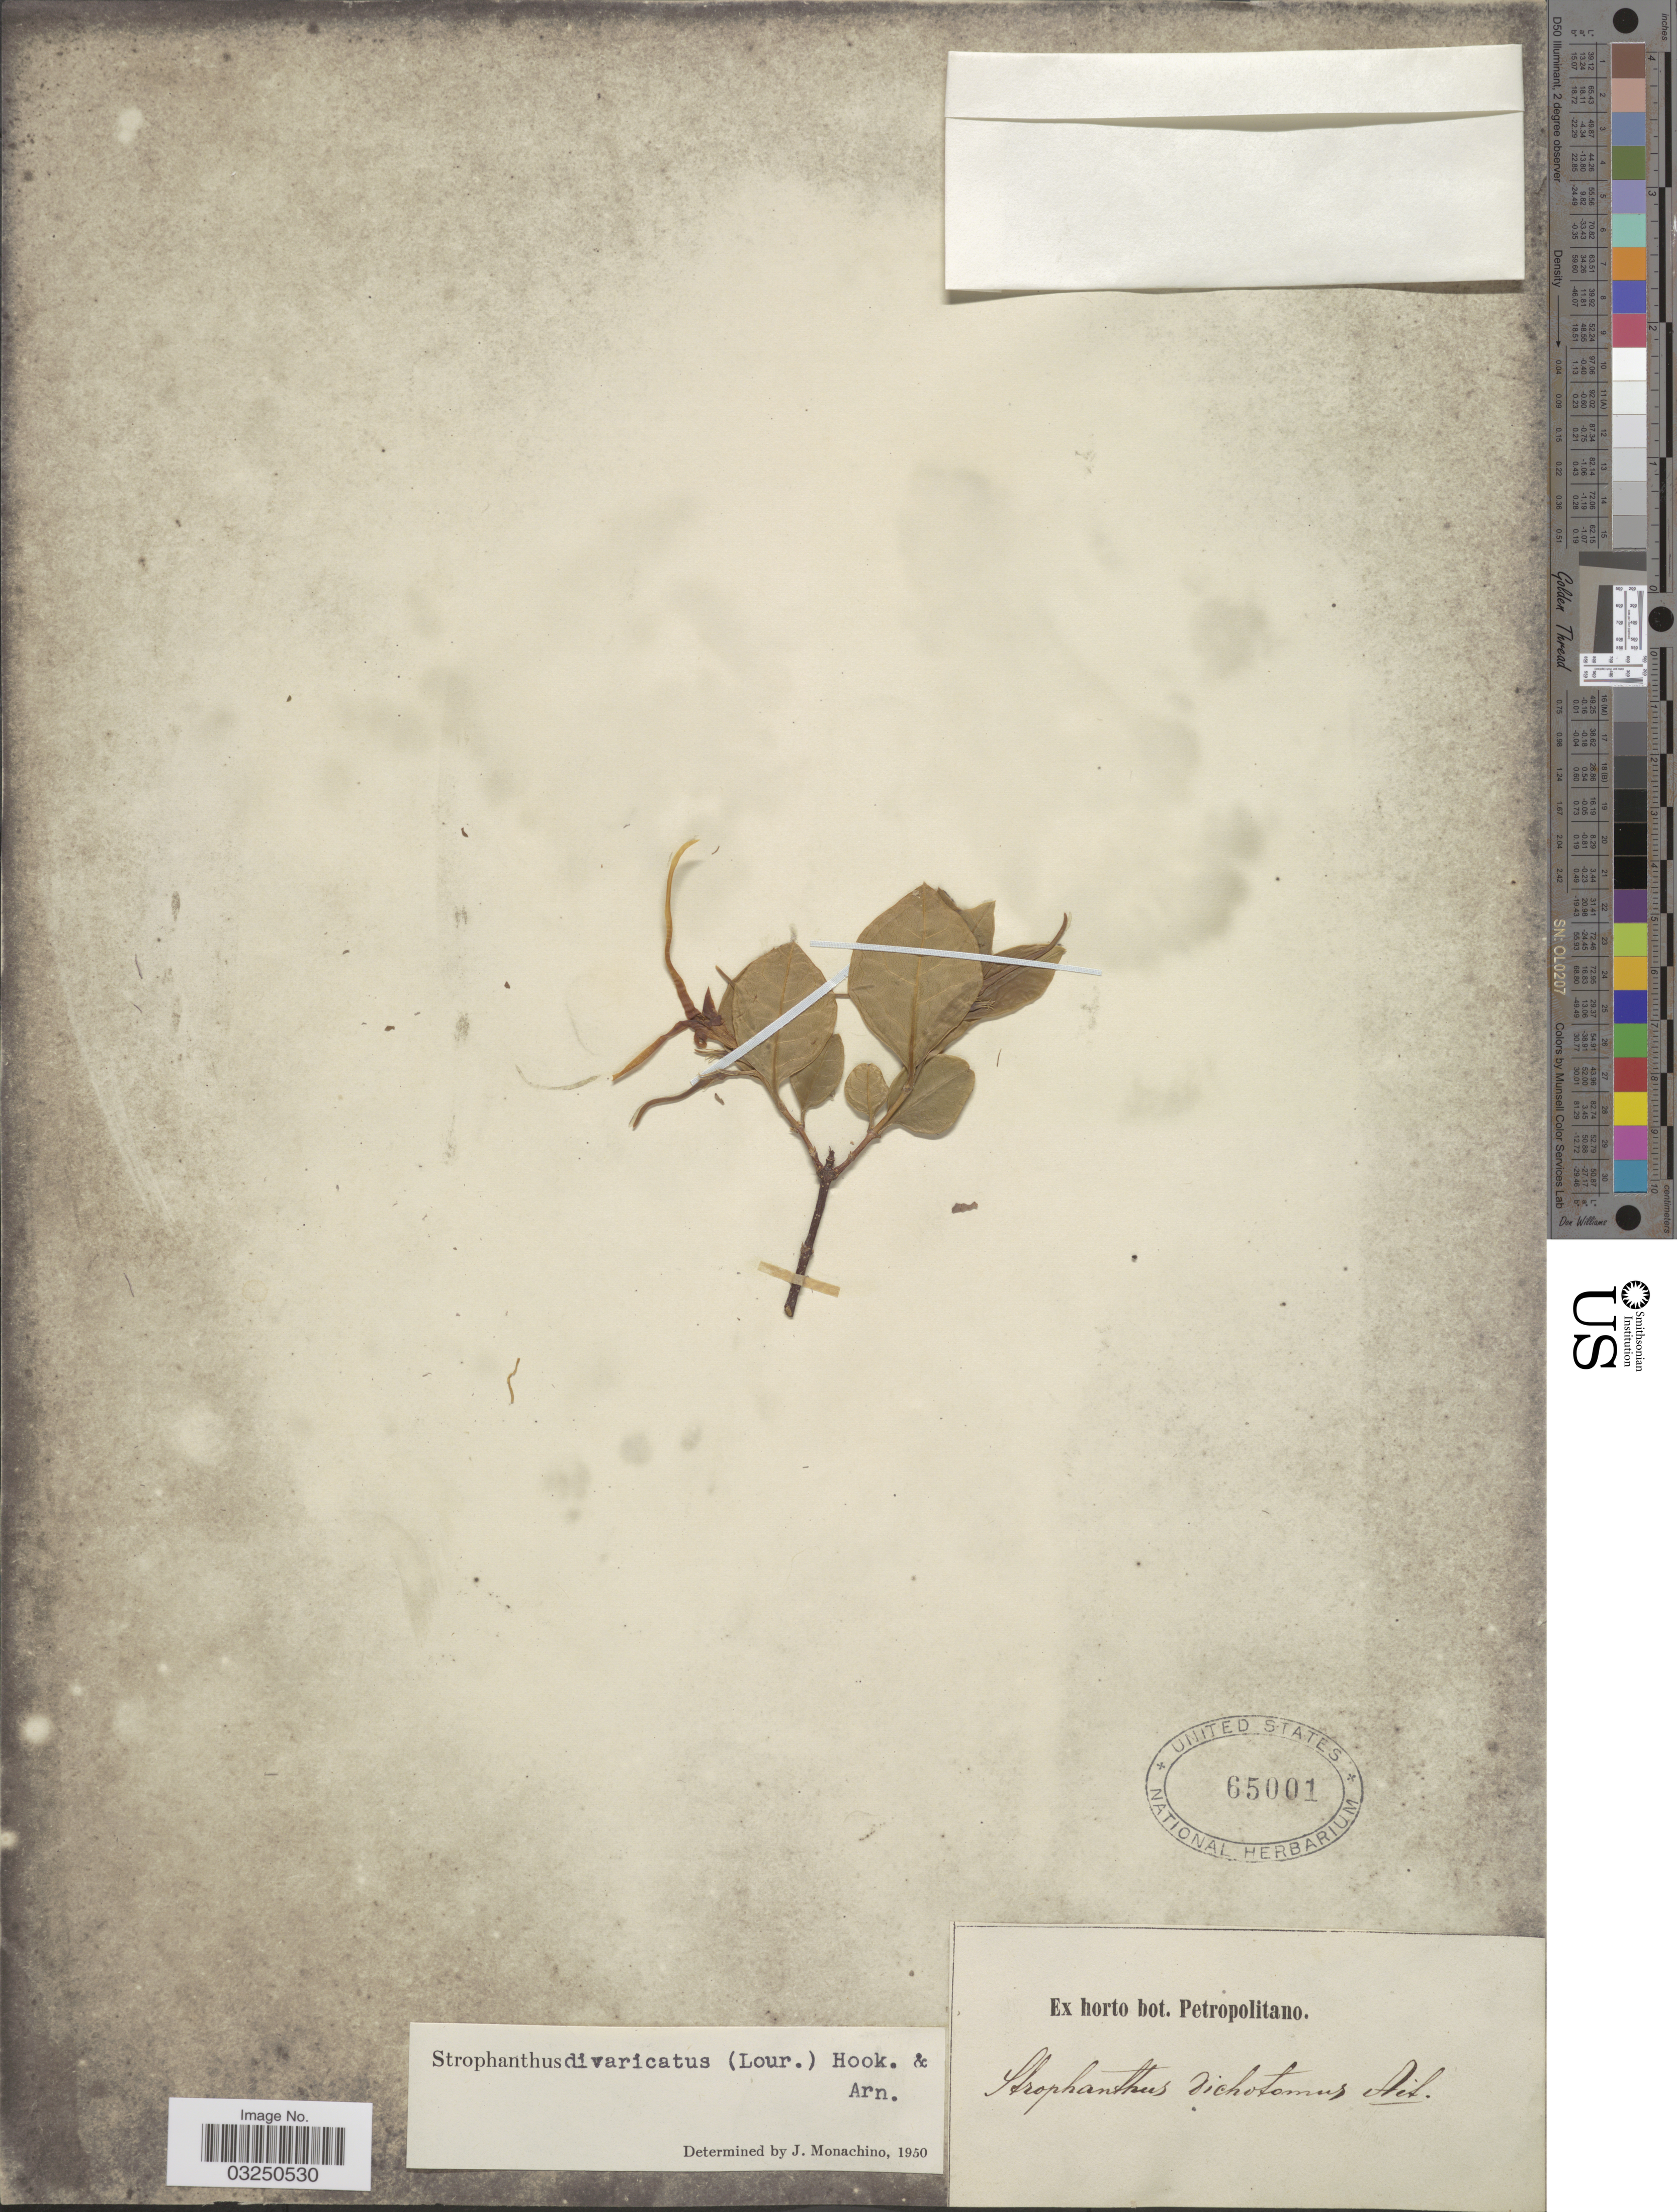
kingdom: Plantae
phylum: Tracheophyta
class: Magnoliopsida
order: Gentianales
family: Apocynaceae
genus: Strophanthus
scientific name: Strophanthus divaricatus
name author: (Lour.) Hook. & Arn.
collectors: ex Horto Bot. Petropolitano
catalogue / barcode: US 65001